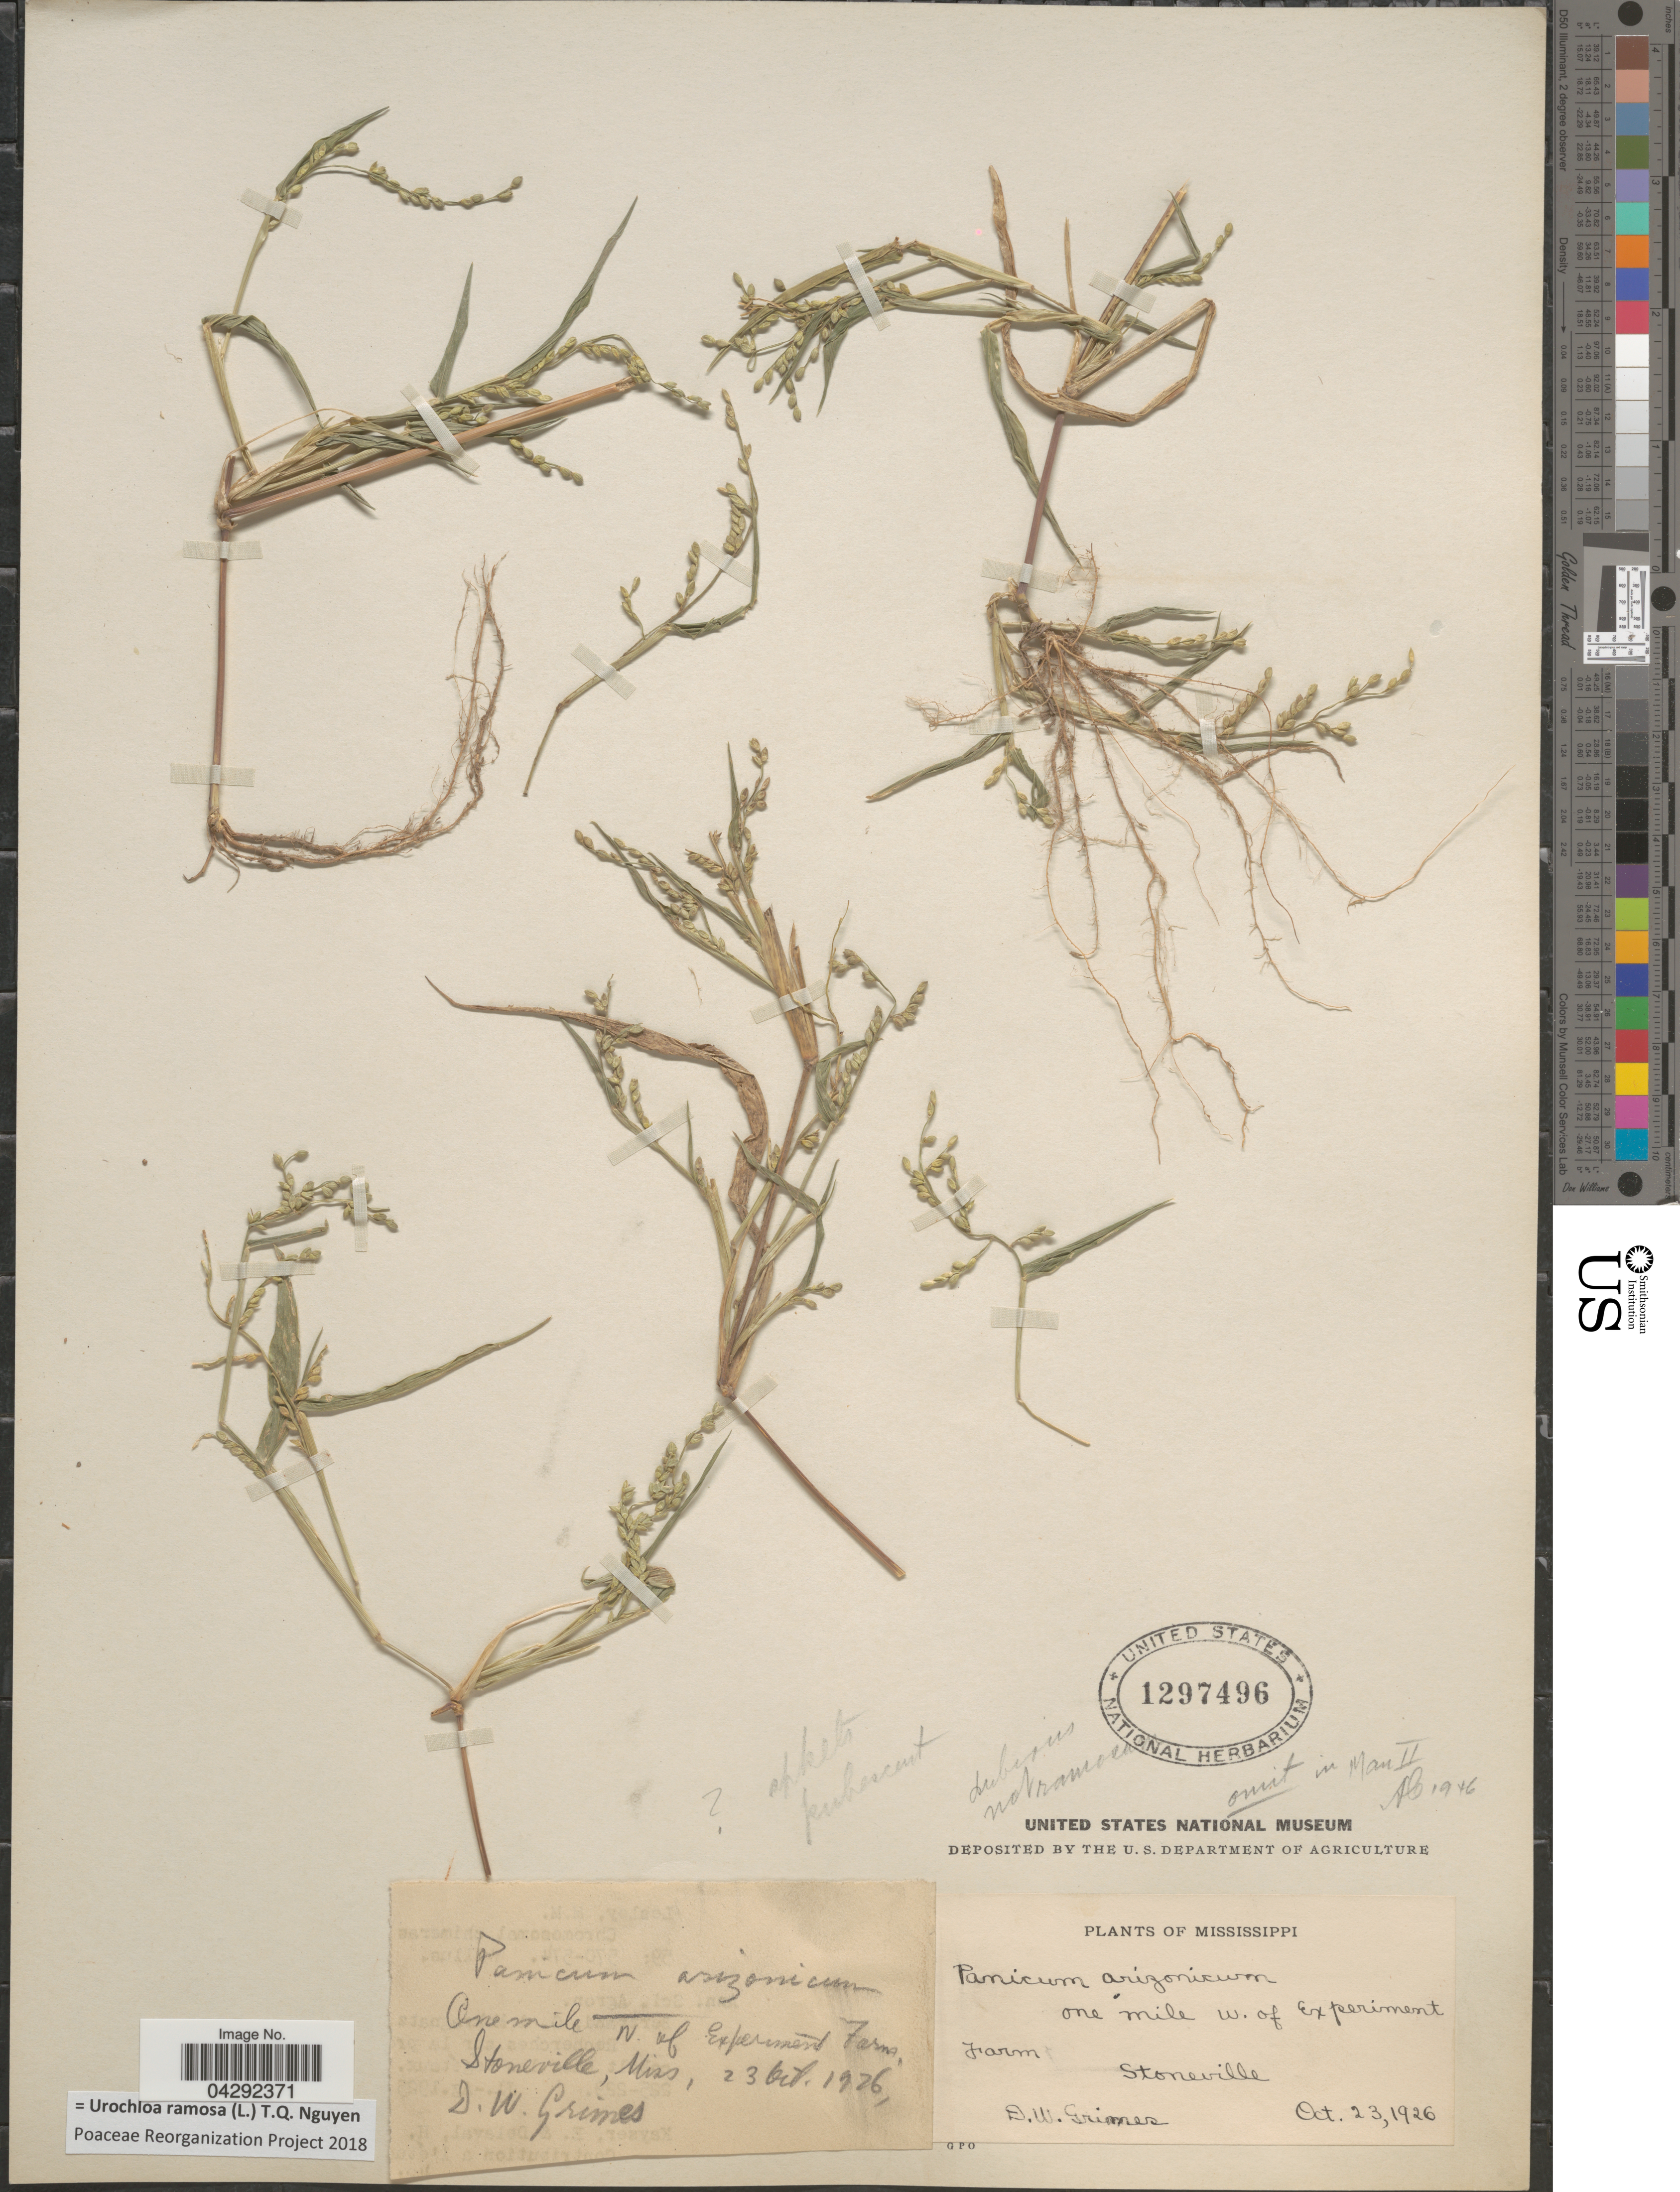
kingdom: Plantae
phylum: Tracheophyta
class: Liliopsida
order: Poales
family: Poaceae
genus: Urochloa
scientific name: Urochloa ramosa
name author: T.Q. Nguyen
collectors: D. Grimes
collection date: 1923-10-23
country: United States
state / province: Mississippi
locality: One mile w. of Experiment Farm. Stoneville.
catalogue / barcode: US 1297496